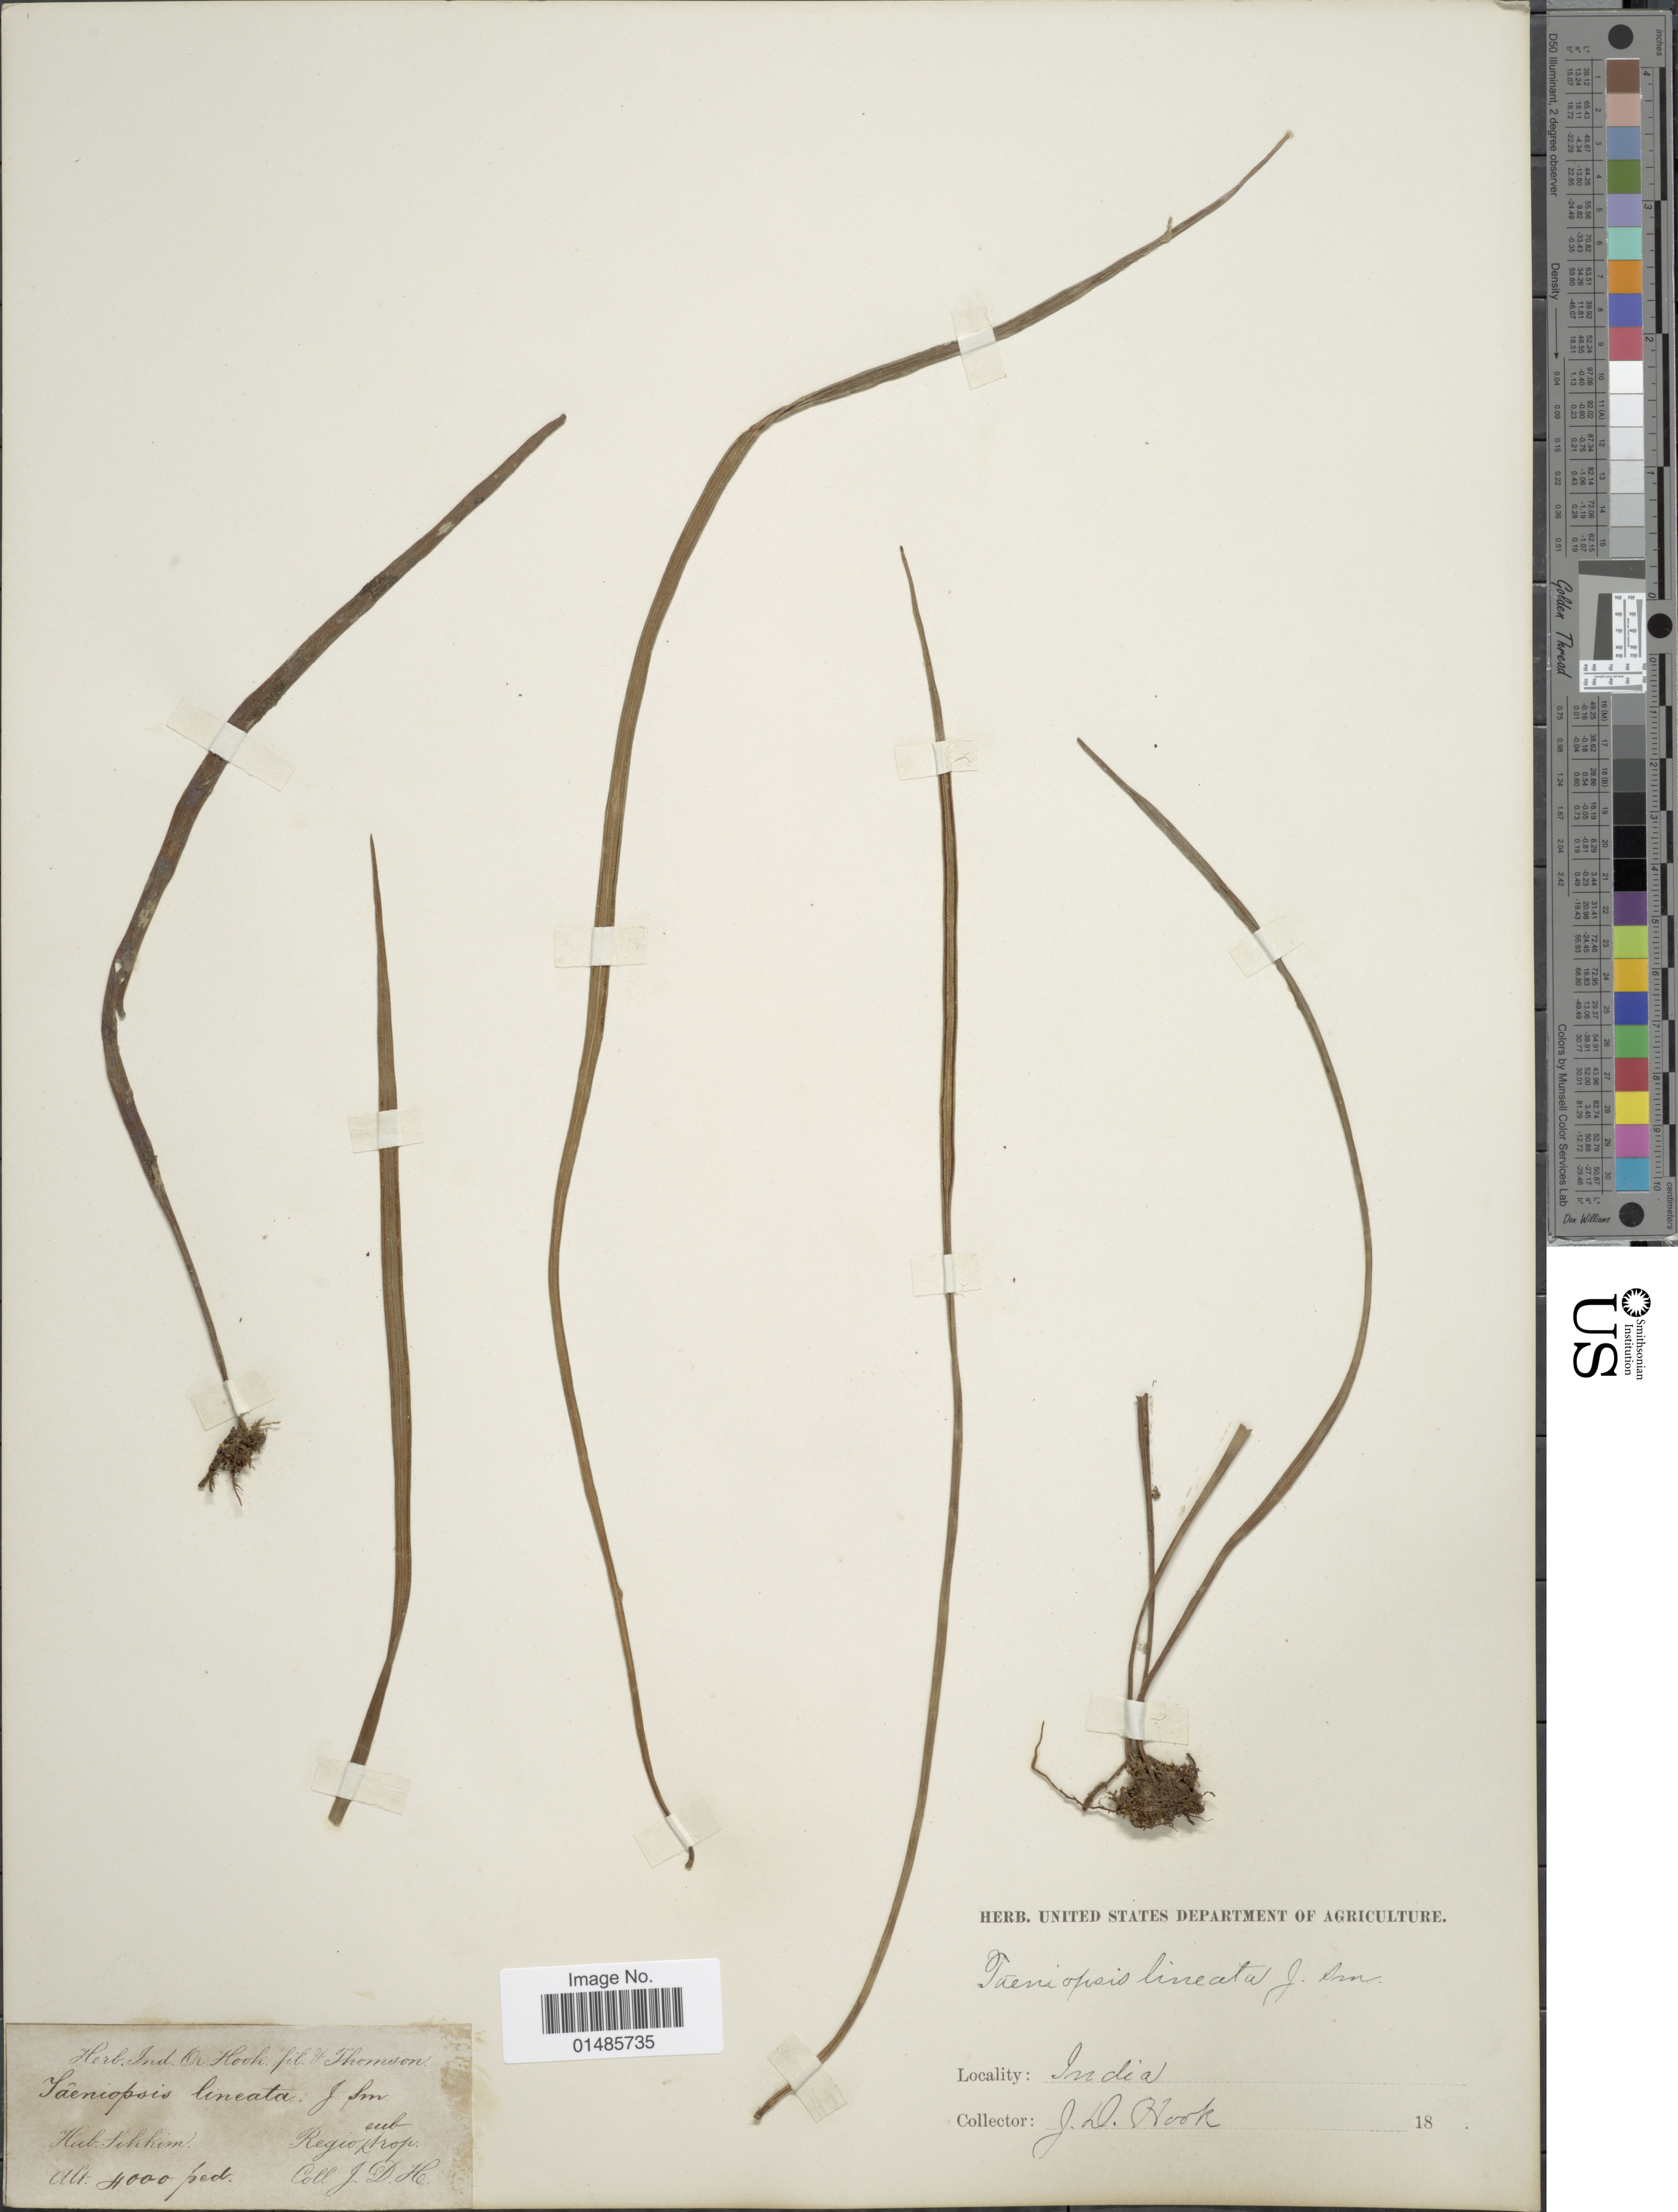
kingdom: Plantae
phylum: Tracheophyta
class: Polypodiopsida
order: Polypodiales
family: Pteridaceae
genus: Haplopteris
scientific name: Haplopteris flexuosa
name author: (Fée) E.H. Crane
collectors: J. D. Hooker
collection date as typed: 18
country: India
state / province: Sikkim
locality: Regio. subtrop.